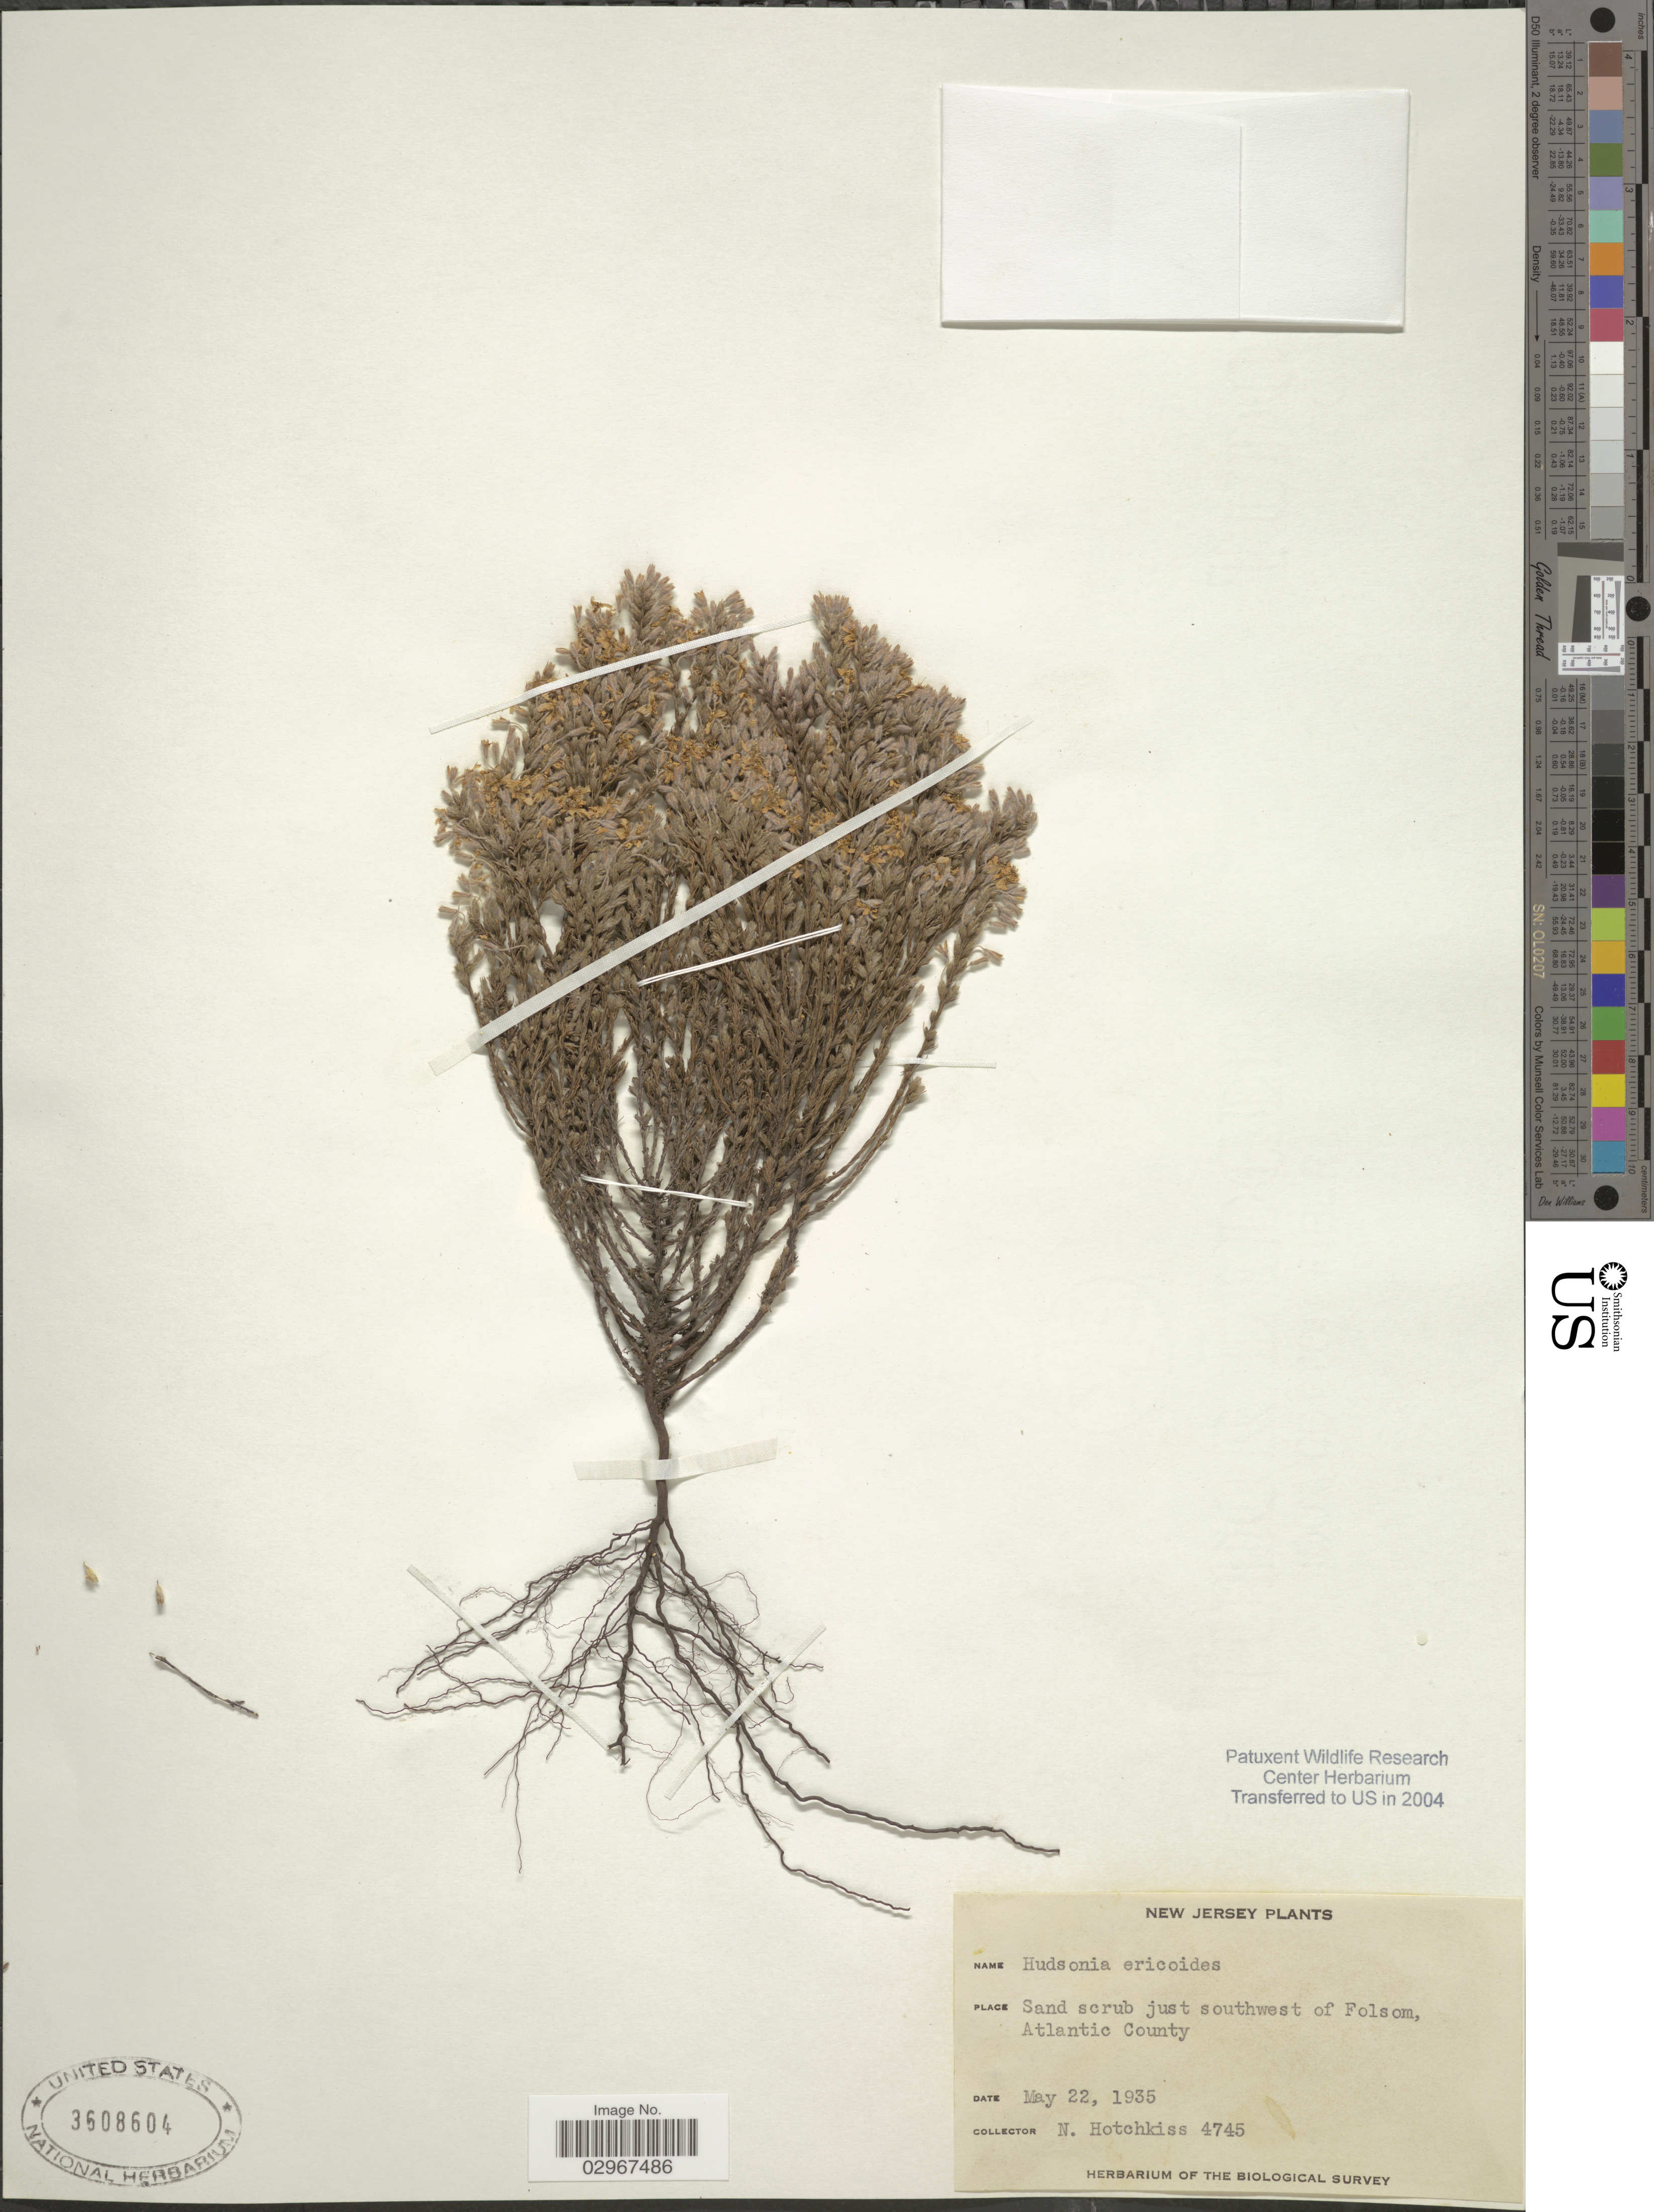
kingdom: Plantae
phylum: Tracheophyta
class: Magnoliopsida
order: Malvales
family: Cistaceae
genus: Hudsonia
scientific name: Hudsonia ericoides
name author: L.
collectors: N. Hotchkiss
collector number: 4745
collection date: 1935-05-22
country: United States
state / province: New Jersey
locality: Sand scrub just southwest of Folsom, Atlantic County.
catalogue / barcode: US 3608604